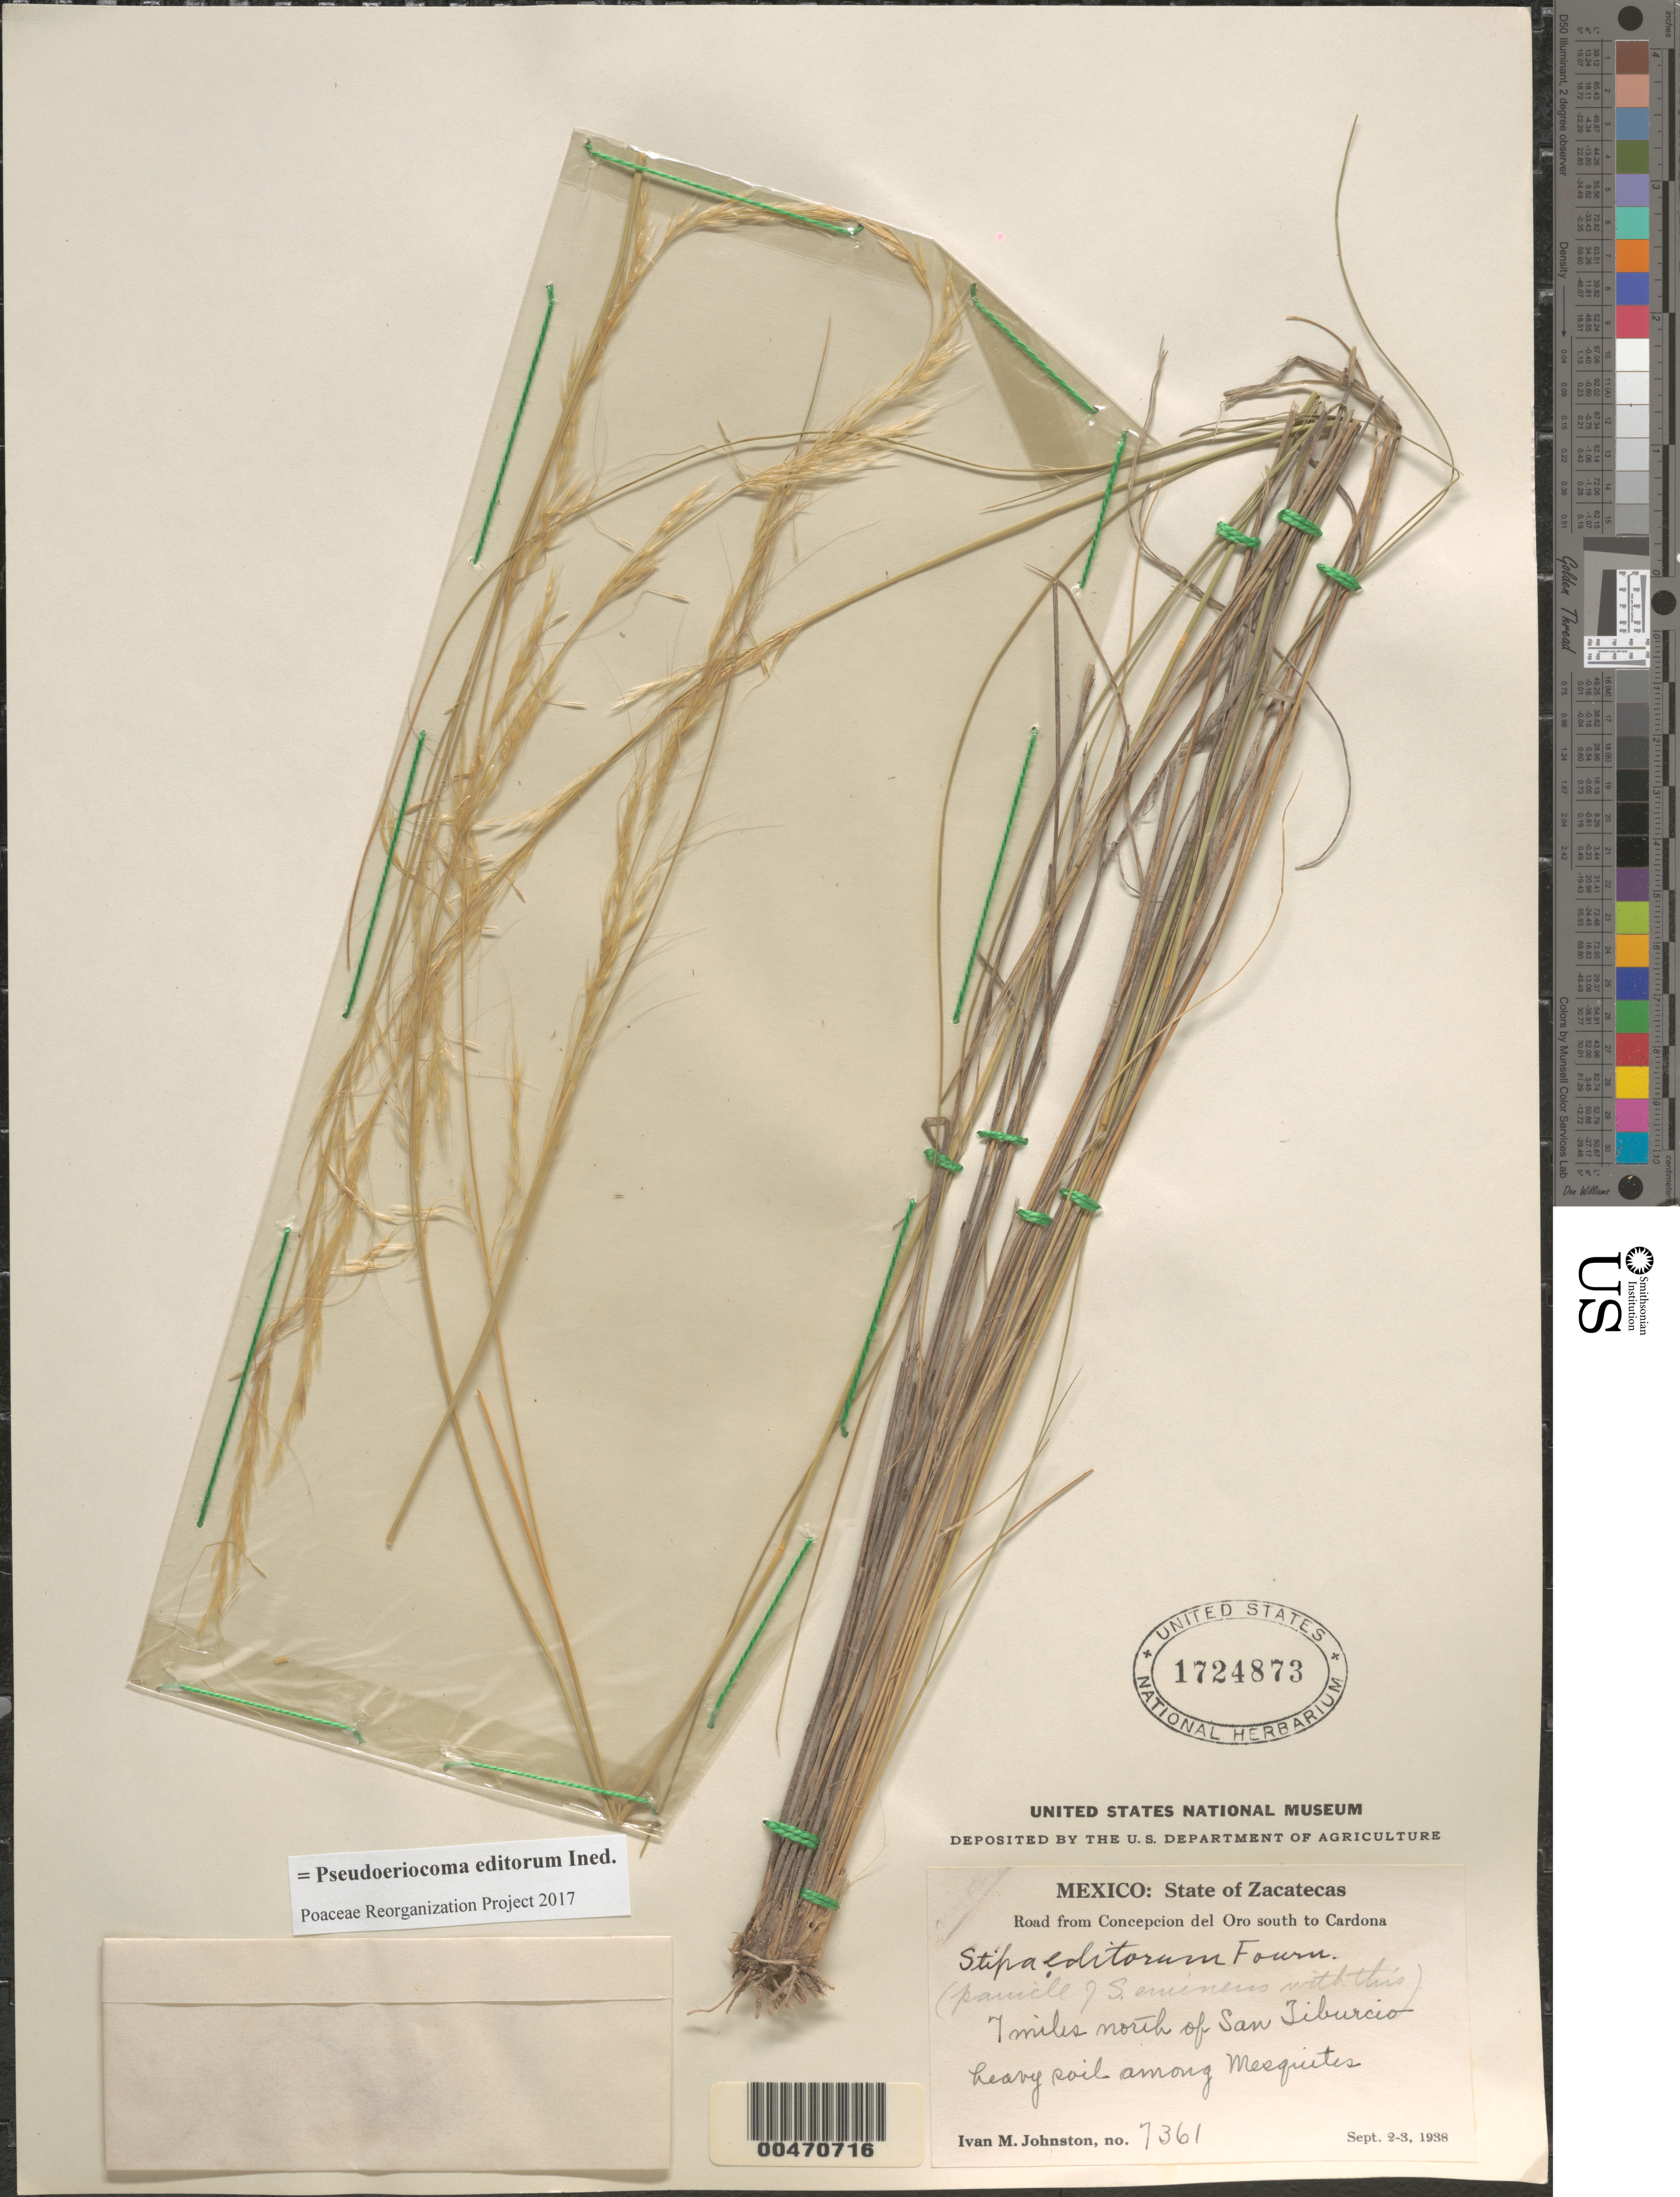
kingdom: Plantae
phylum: Tracheophyta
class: Liliopsida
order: Poales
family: Poaceae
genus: Pseudoeriocoma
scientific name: Pseudoeriocoma editorum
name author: (E. Fourn.) Romasch.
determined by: Poaceae Reorganization Project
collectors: I.M. Johnston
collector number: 7361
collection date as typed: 2 Sep 1938 to 3 Sep 1938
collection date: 1938-09-02/1938-09-03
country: Mexico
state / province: Zacatecas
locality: Rd from Concepcion del Oro S to Cardona, 7 mi N of San Tiburcio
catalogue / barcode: US 1724873